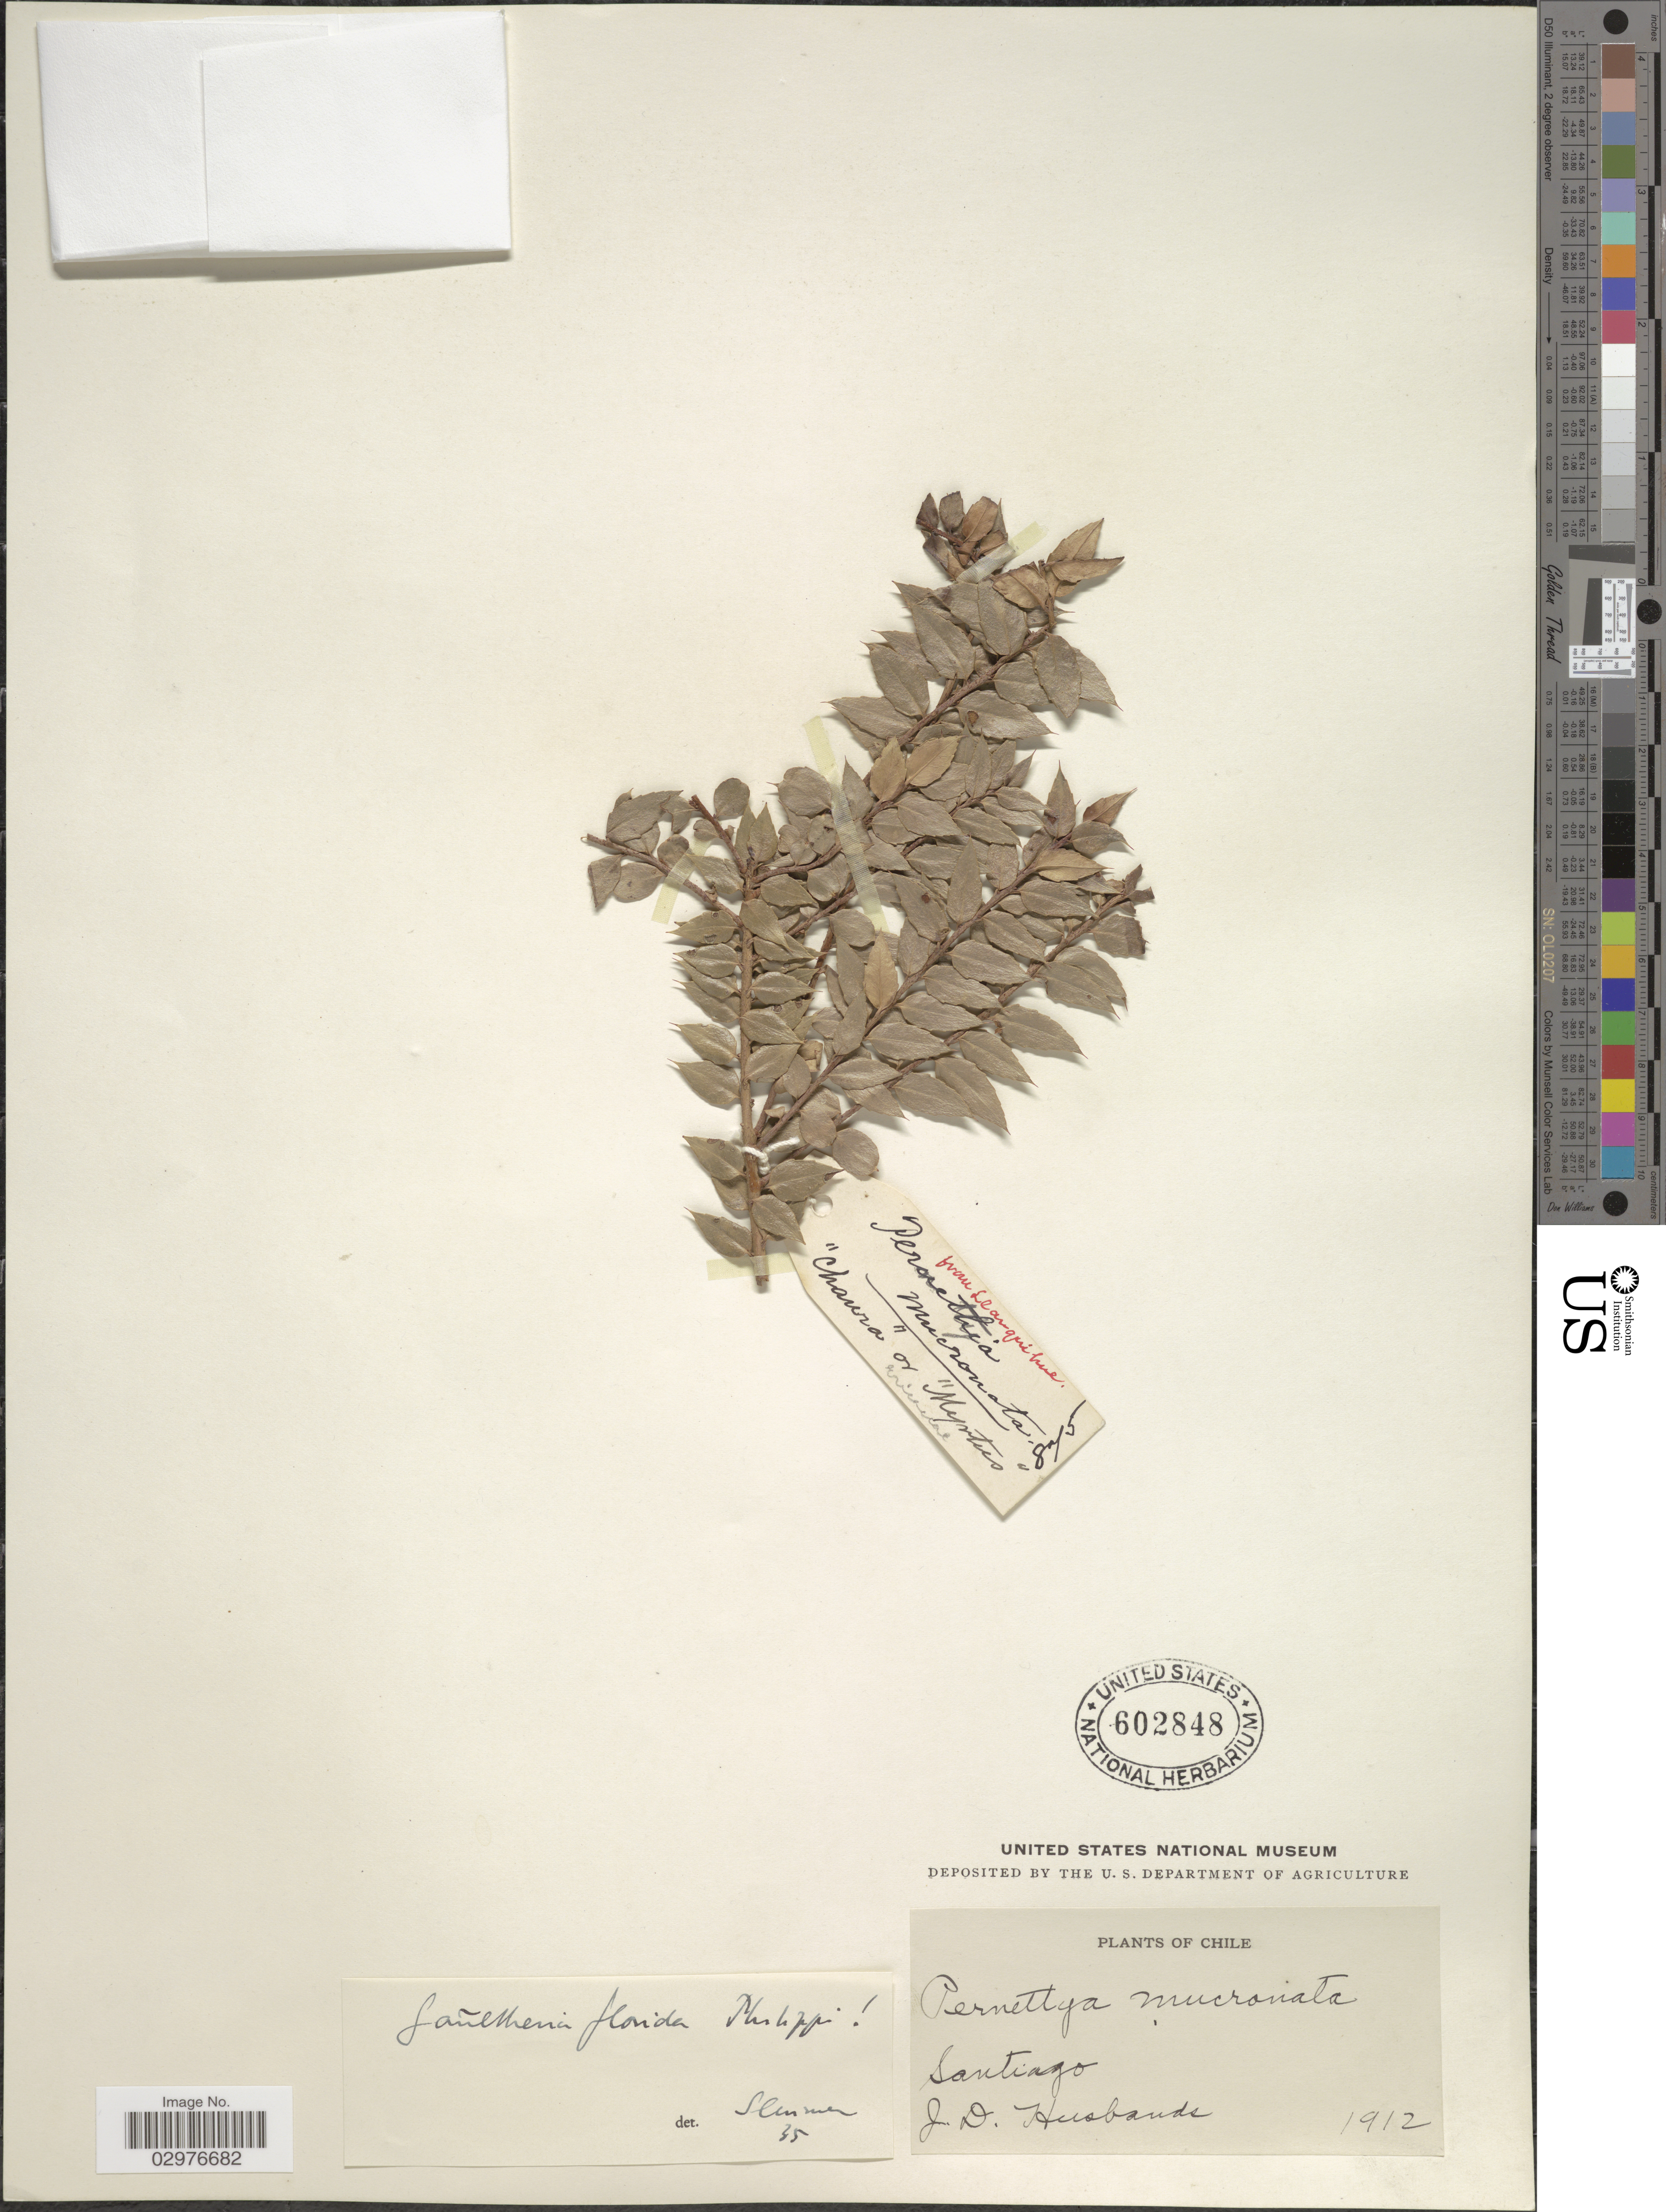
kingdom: Plantae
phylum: Tracheophyta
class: Magnoliopsida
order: Ericales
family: Ericaceae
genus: Gaultheria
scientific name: Gaultheria phillyreifolia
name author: (Pers.) Sleumer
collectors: J. Husbands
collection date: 1912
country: Chile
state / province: Región Metropolitana (RM)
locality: Santiago.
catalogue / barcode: US 602848